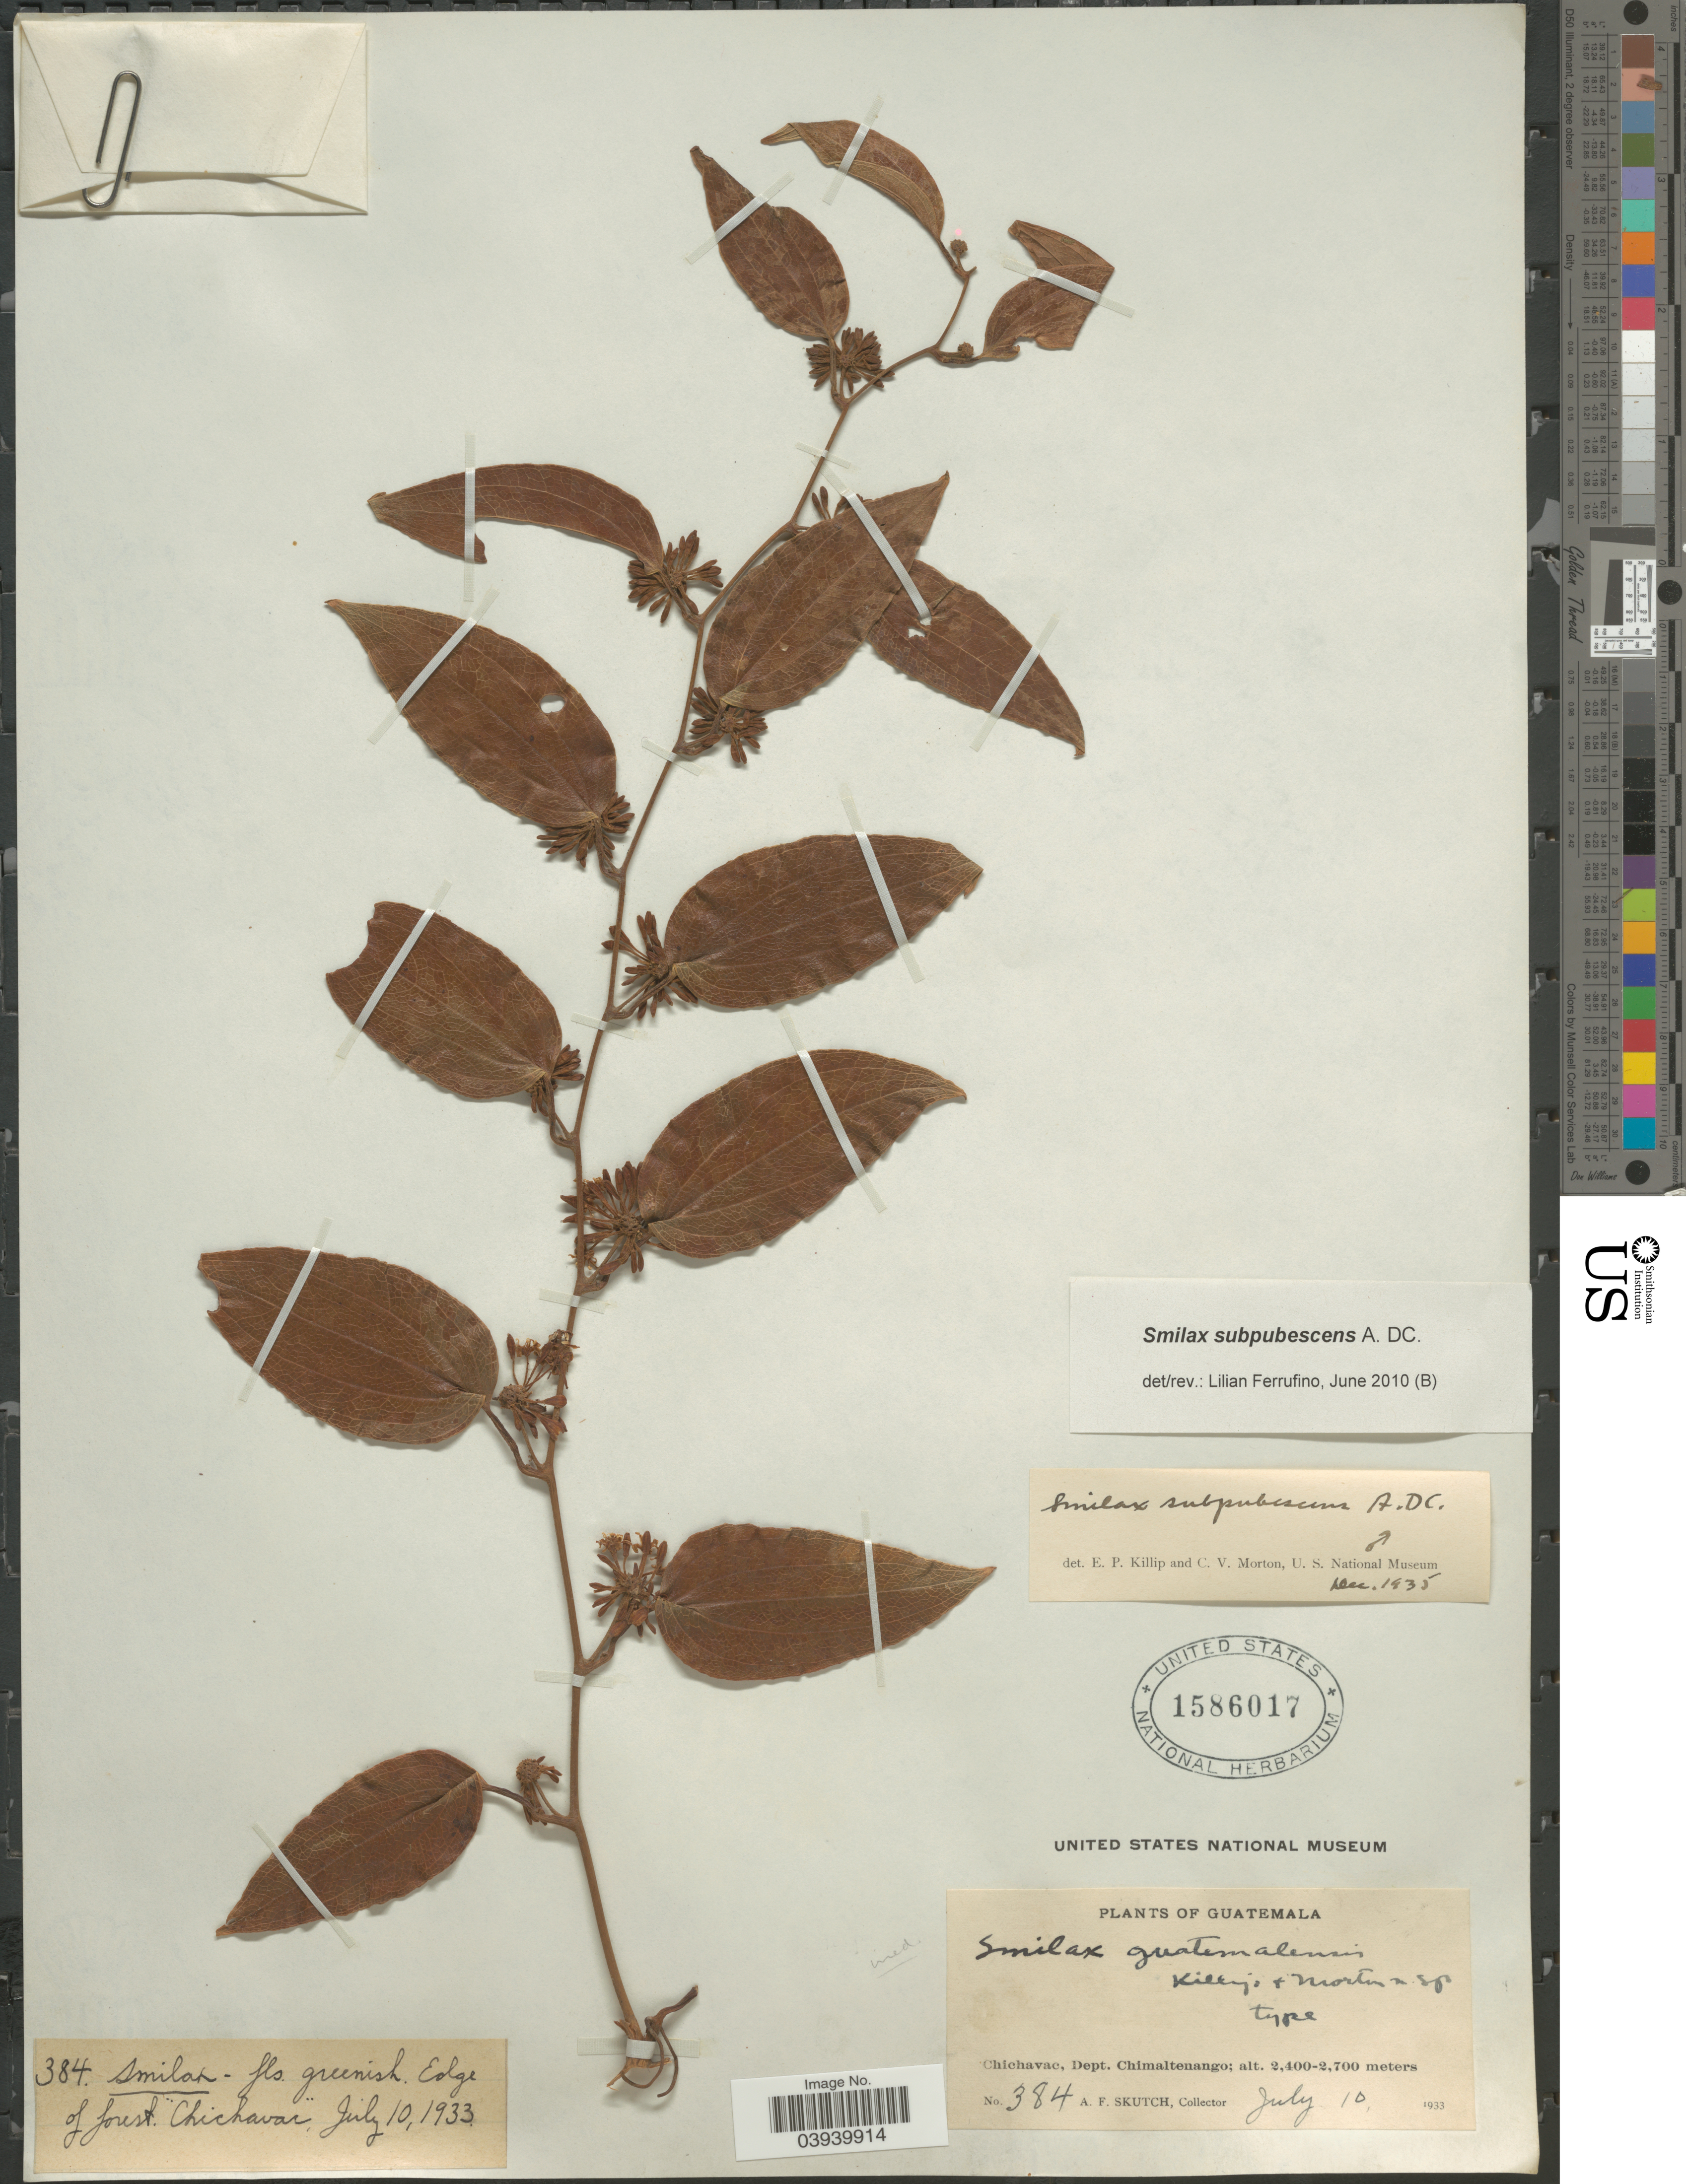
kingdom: Plantae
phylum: Tracheophyta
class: Liliopsida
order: Liliales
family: Smilacaceae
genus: Smilax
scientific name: Smilax subpubescens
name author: A. DC.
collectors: A. F. Skutch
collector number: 384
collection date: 1933-07-10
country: Guatemala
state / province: Chimaltenango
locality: Edge of forest Chichavec, Dept. Chimaltenango.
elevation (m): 2400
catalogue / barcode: US 1586017